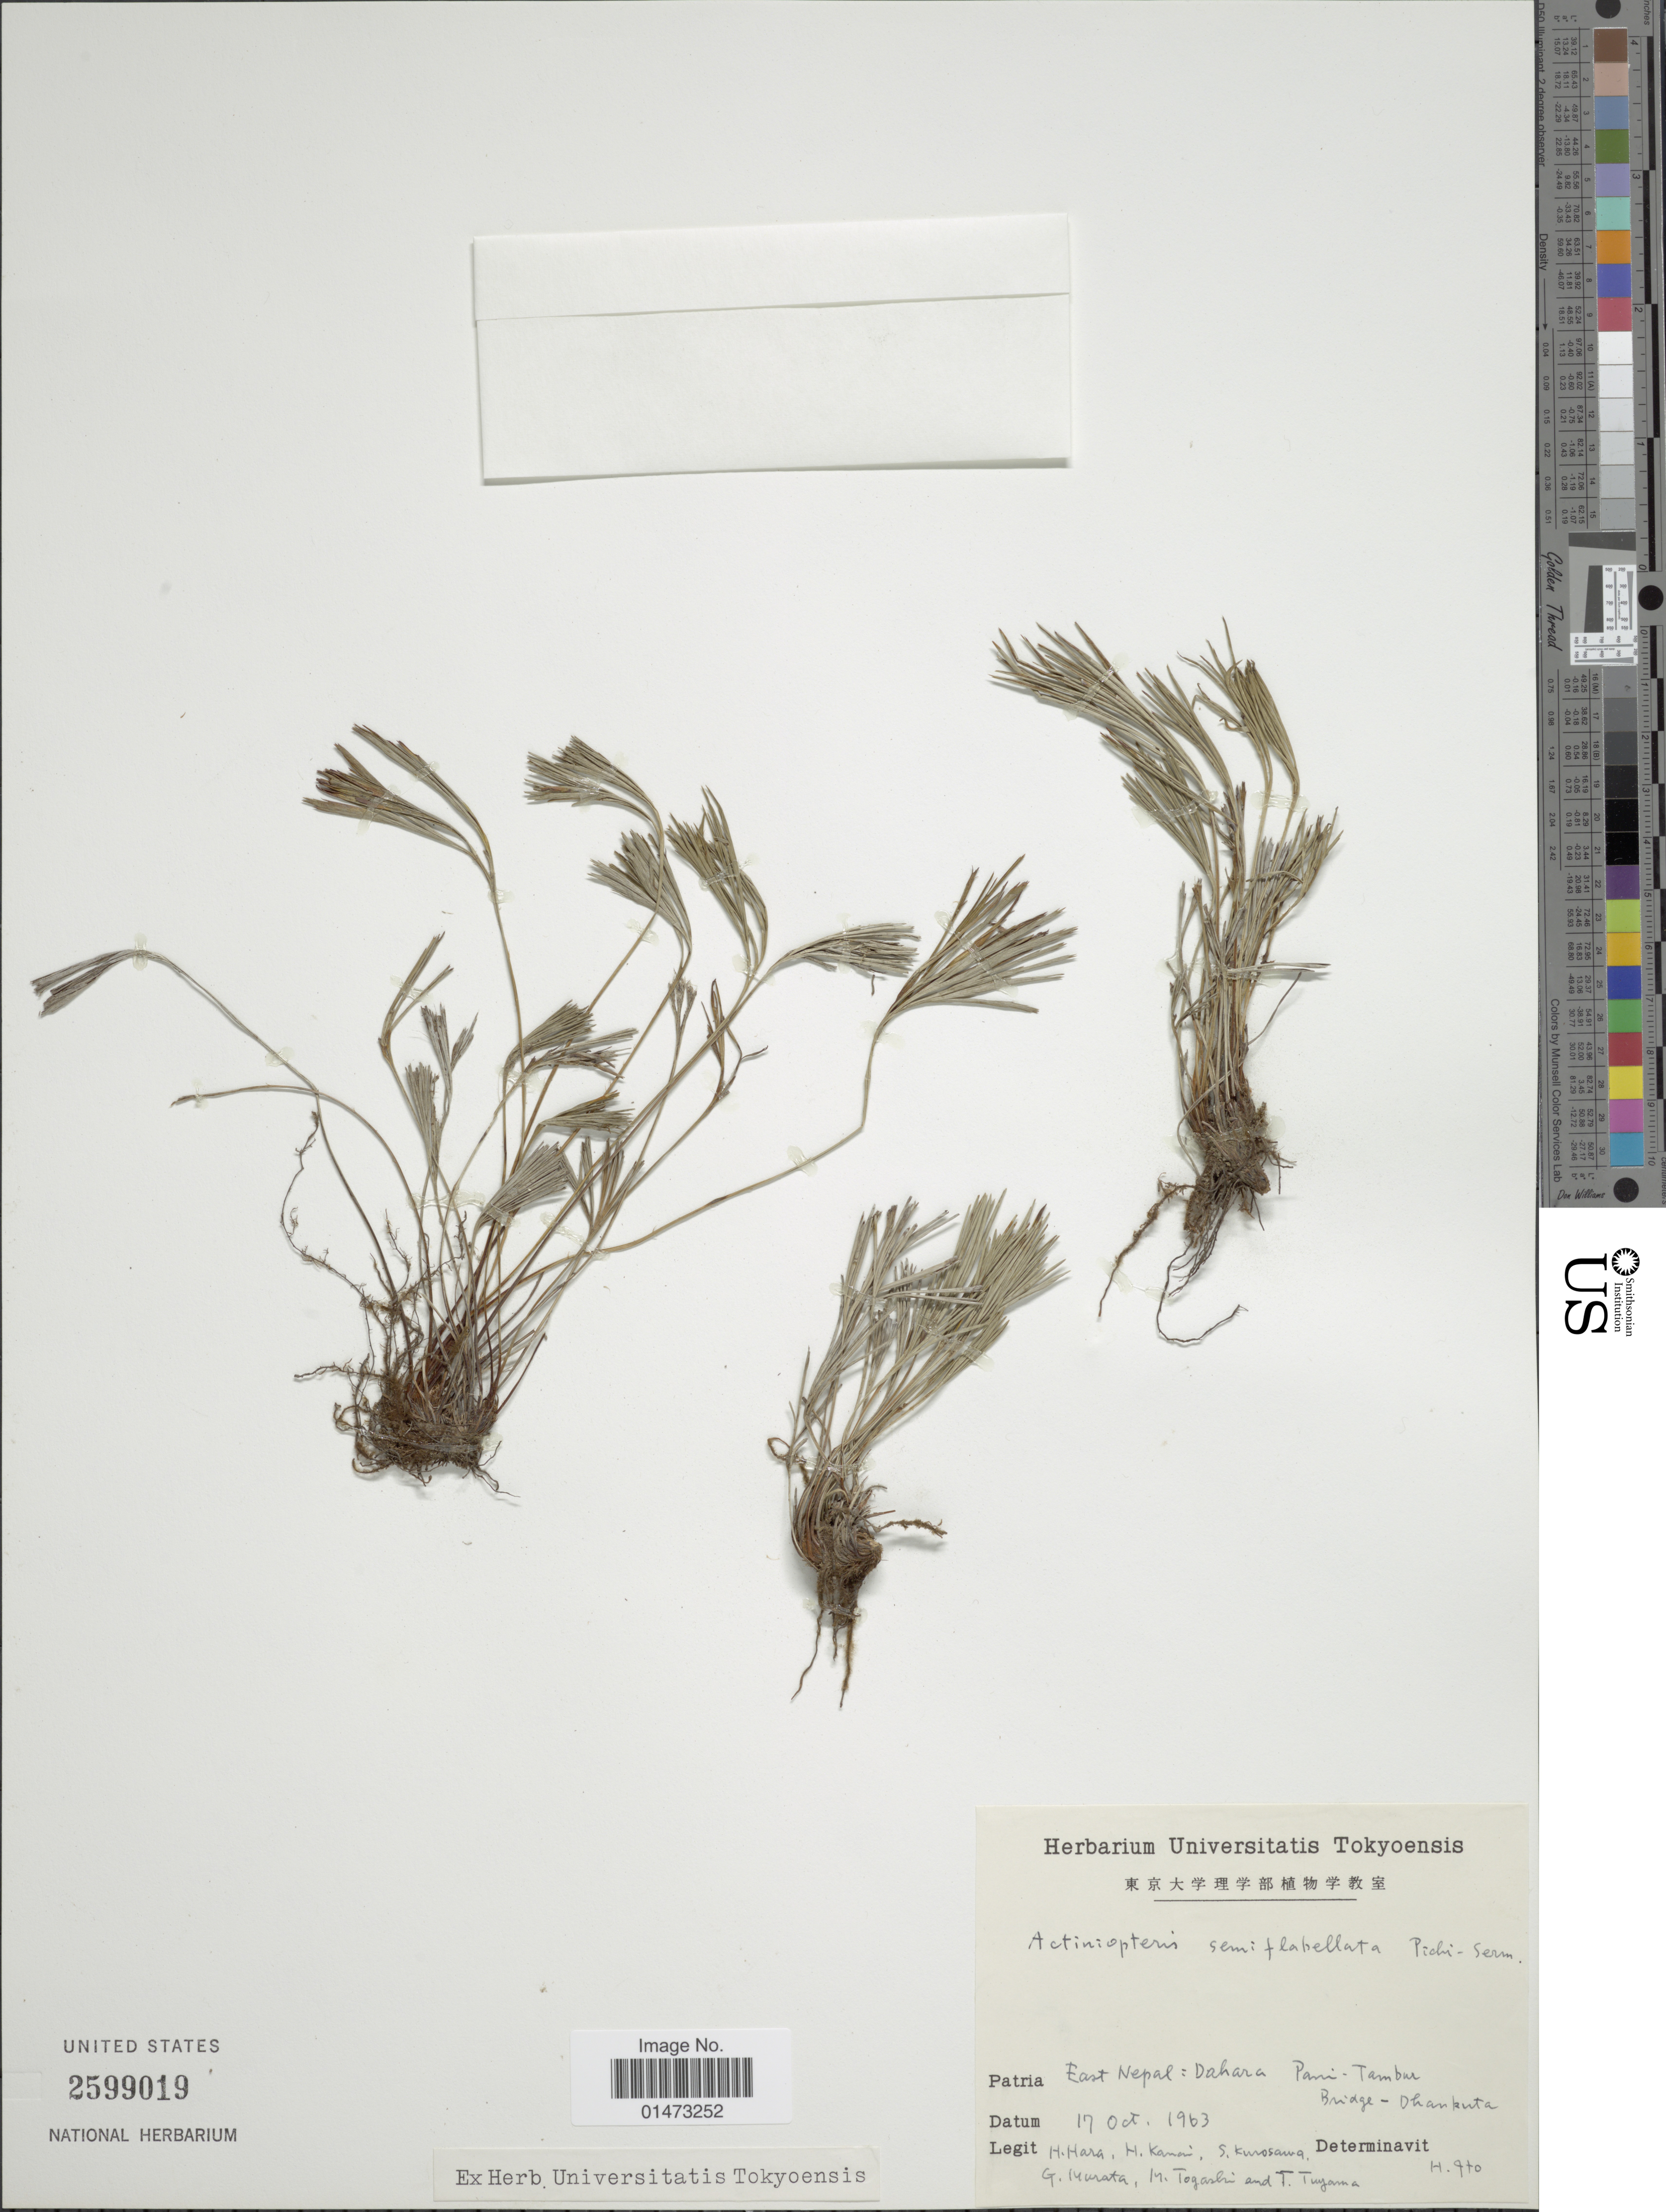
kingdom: Plantae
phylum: Tracheophyta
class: Polypodiopsida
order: Polypodiales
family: Pteridaceae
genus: Actiniopteris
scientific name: Actiniopteris semiflabellata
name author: Pic. Serm.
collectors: H. Hara, H. Kanai, S. Kurosawa, G. Murata & et al.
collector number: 4970*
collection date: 1963-10-17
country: Nepal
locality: East Nepal: Dahara Pani-Tambur Bridge-Dhankuta. [interpreted]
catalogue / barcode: US 2599019